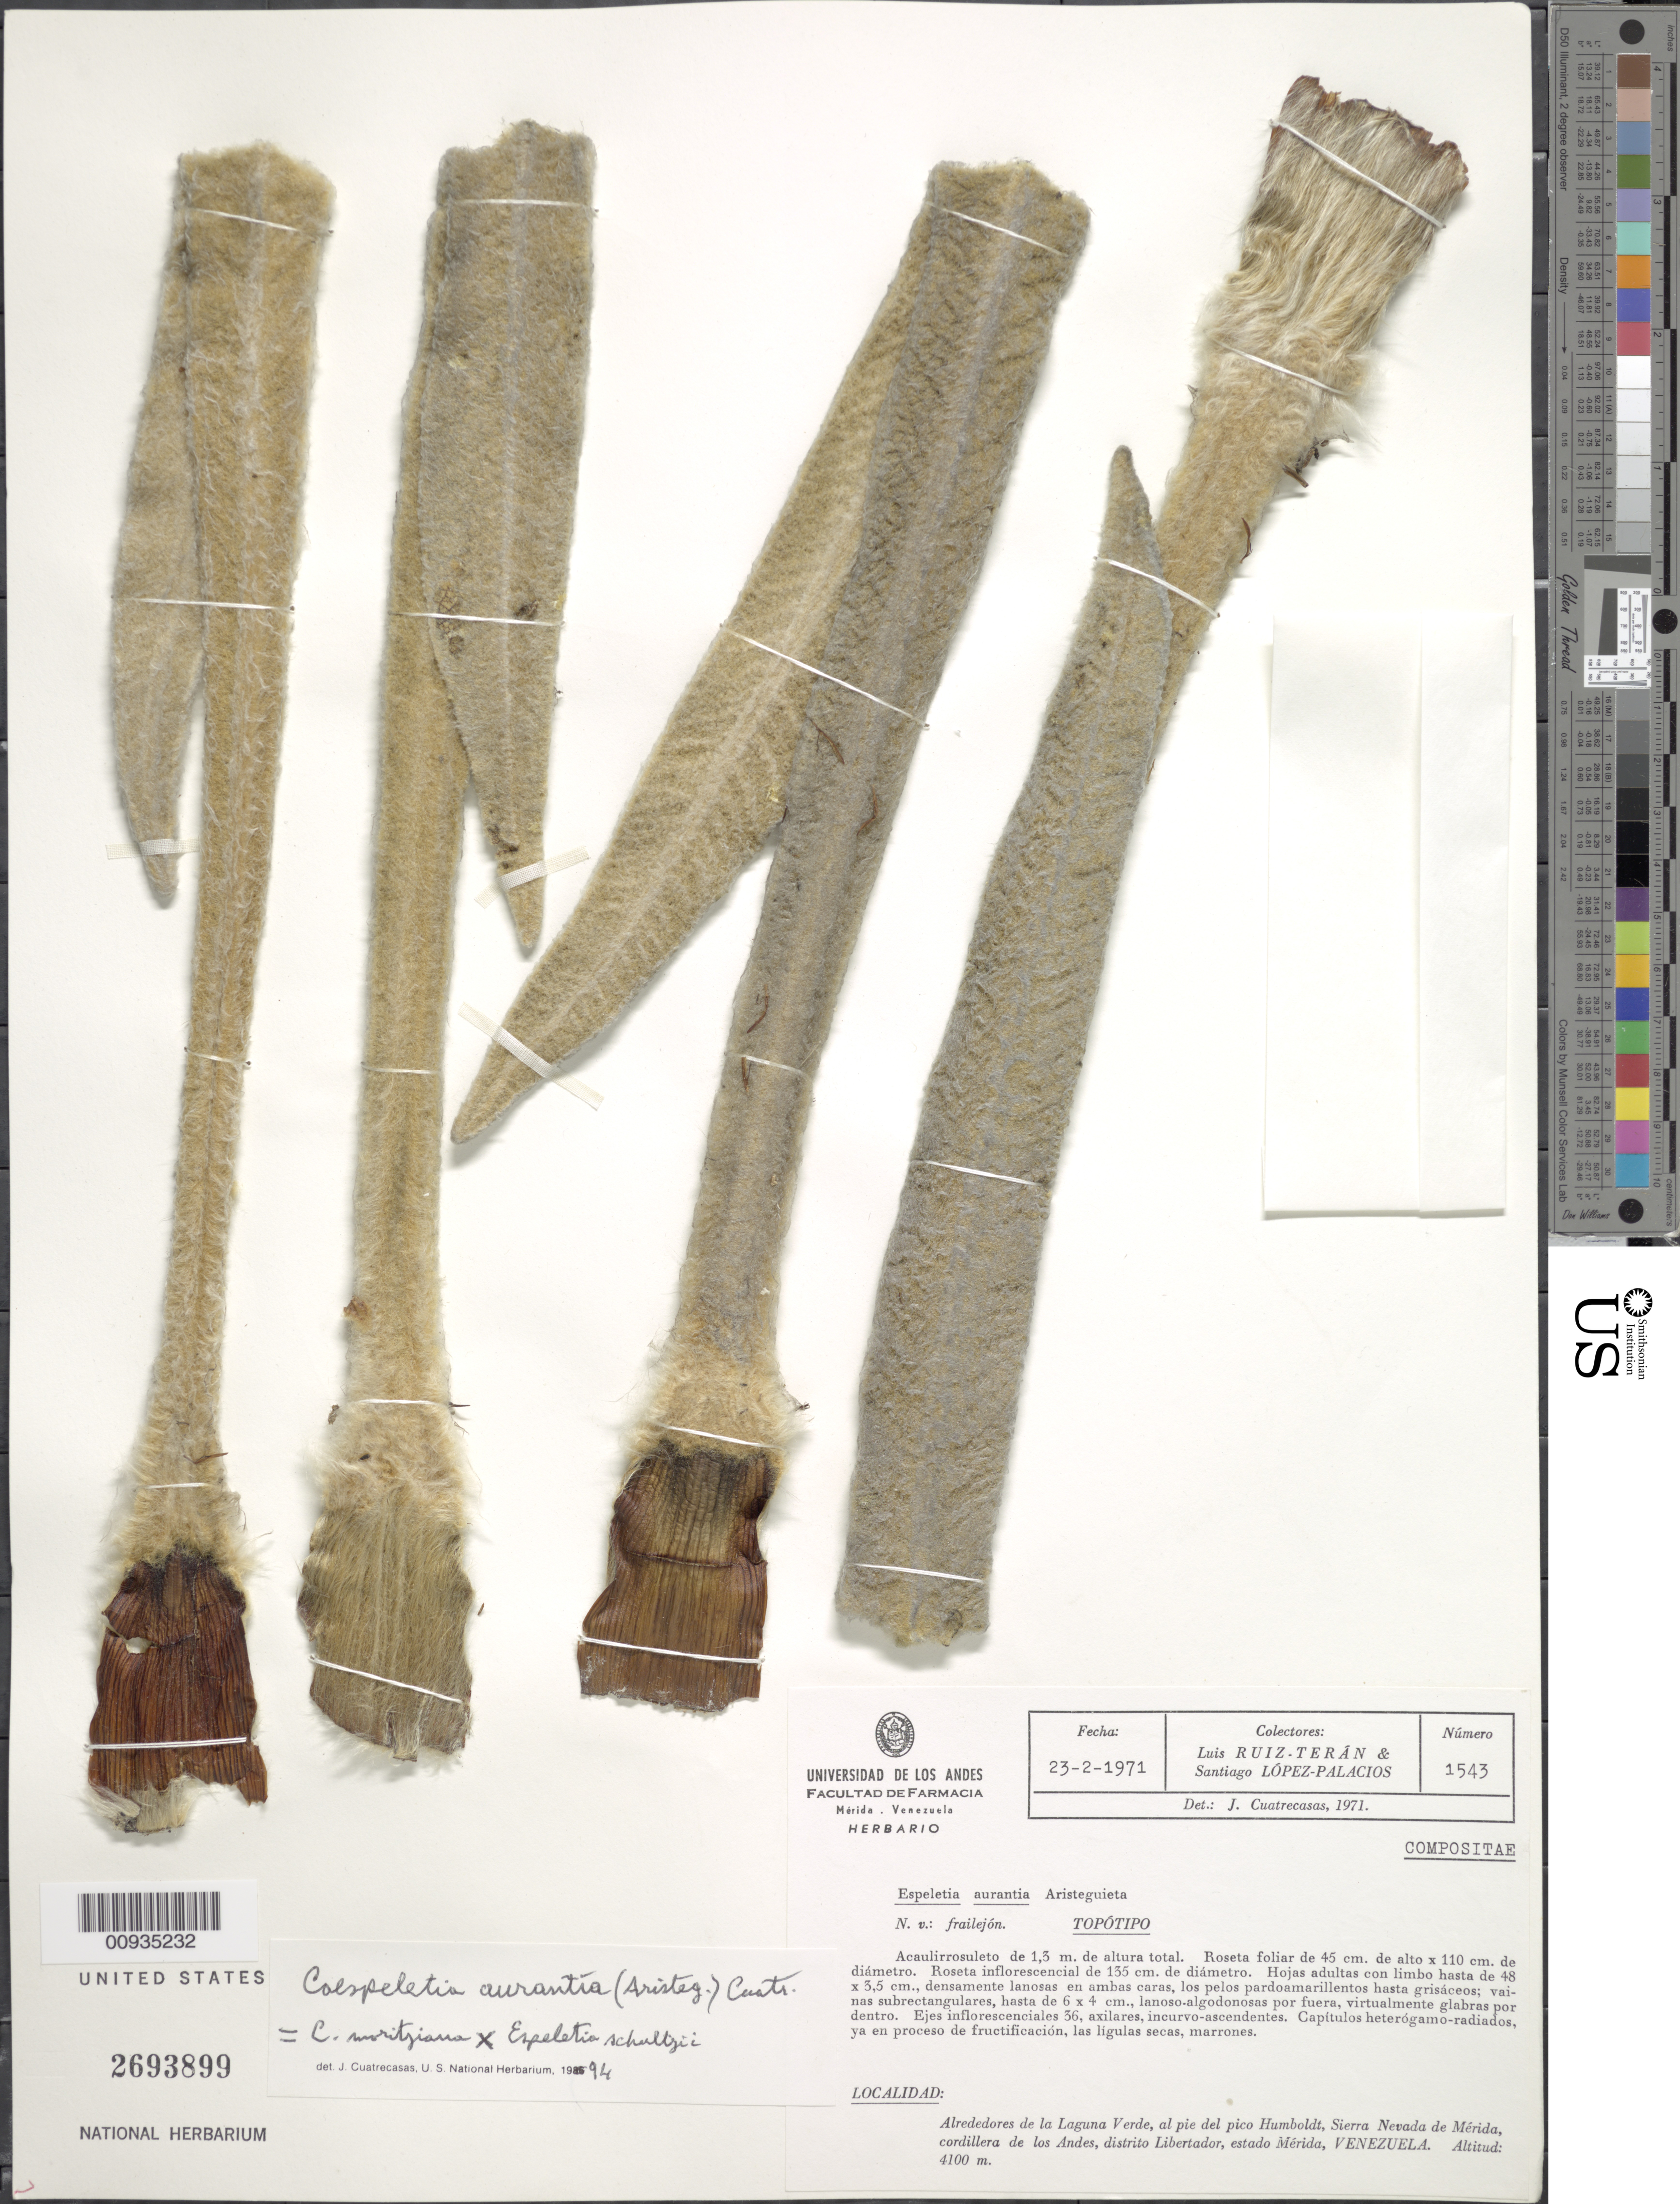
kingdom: Plantae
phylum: Tracheophyta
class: Magnoliopsida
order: Asterales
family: Asteraceae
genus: Coespeletia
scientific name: Coespeletia x aurantia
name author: Aristeg.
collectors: L. Teran & S. López-Palacios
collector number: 1543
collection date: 1971-02-23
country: Venezuela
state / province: Mérida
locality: Alrededores de la Laguna Verde, al pie del pico Humboldt, Sierra Nevada de Merida, cordillera de los Andes, distrito Libertador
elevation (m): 4100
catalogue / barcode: US 2693899